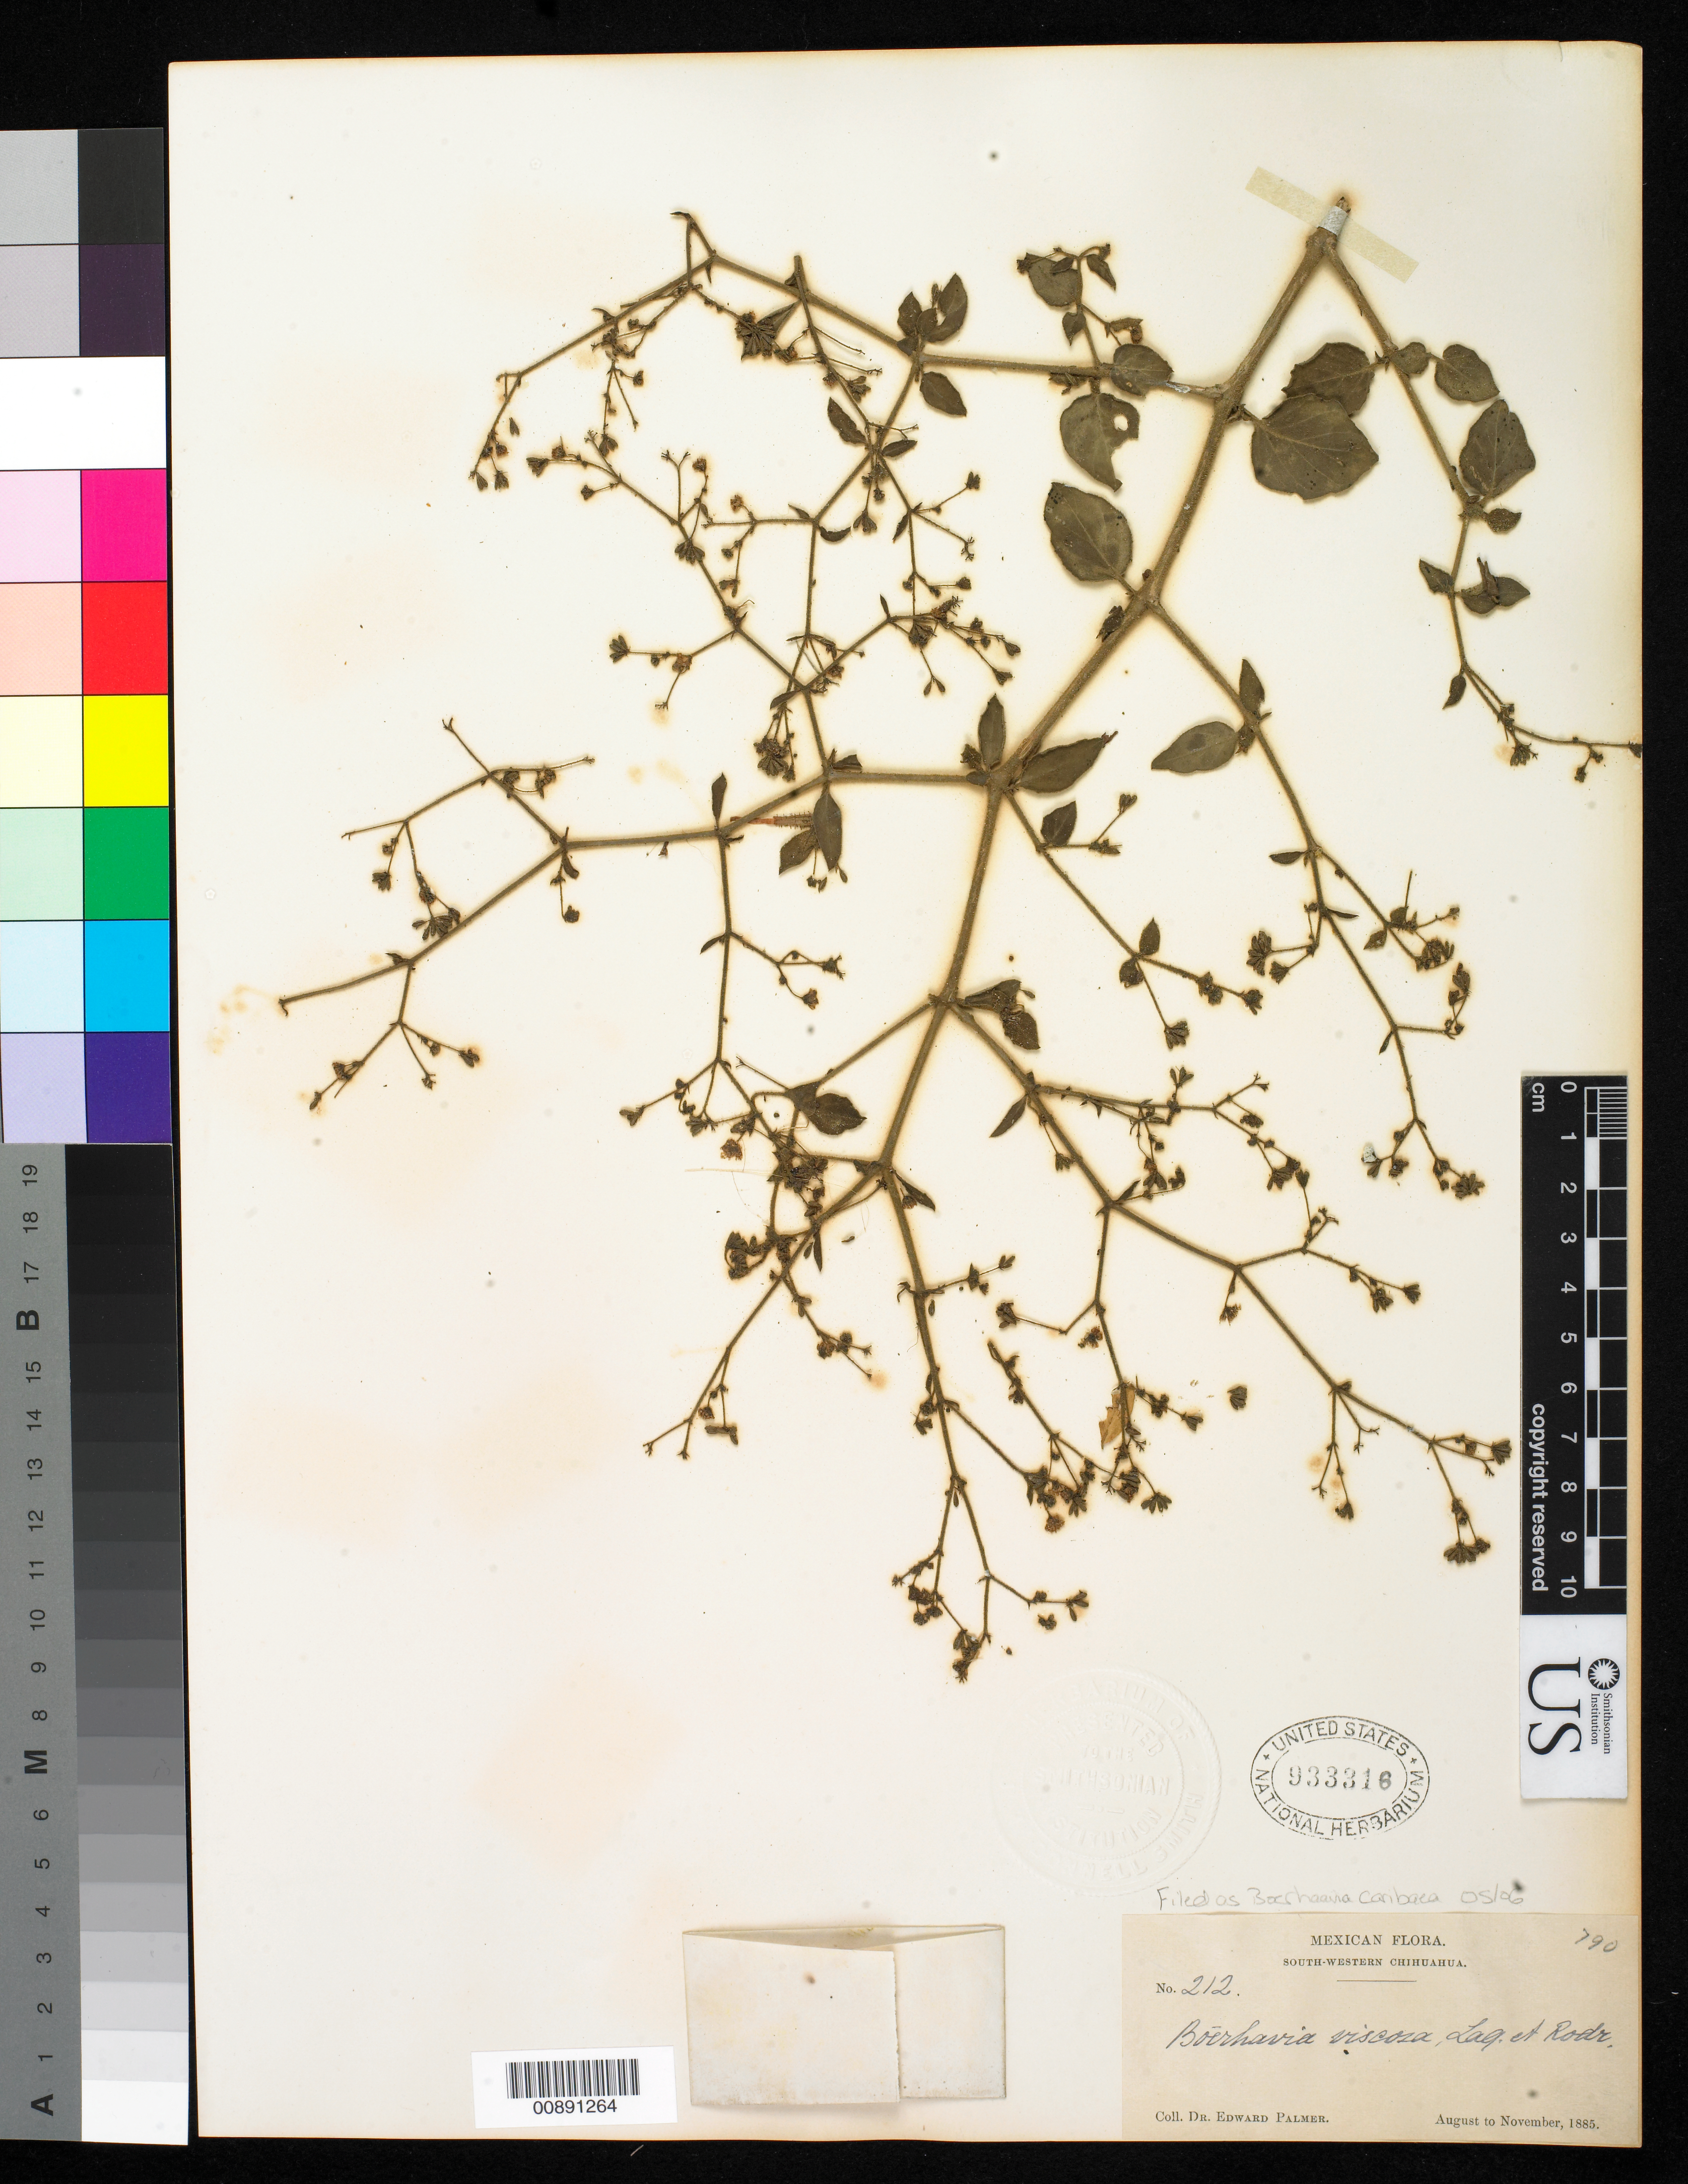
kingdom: Plantae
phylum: Tracheophyta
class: Magnoliopsida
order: Caryophyllales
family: Nyctaginaceae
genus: Boerhavia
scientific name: Boerhavia caribaea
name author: Jacq.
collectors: E. Palmer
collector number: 212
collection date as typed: Aug 1885 to -- Nov 1885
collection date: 1885-08/1885-11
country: Mexico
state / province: Chihuahua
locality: South-Western Chihuahua.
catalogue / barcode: US 933316